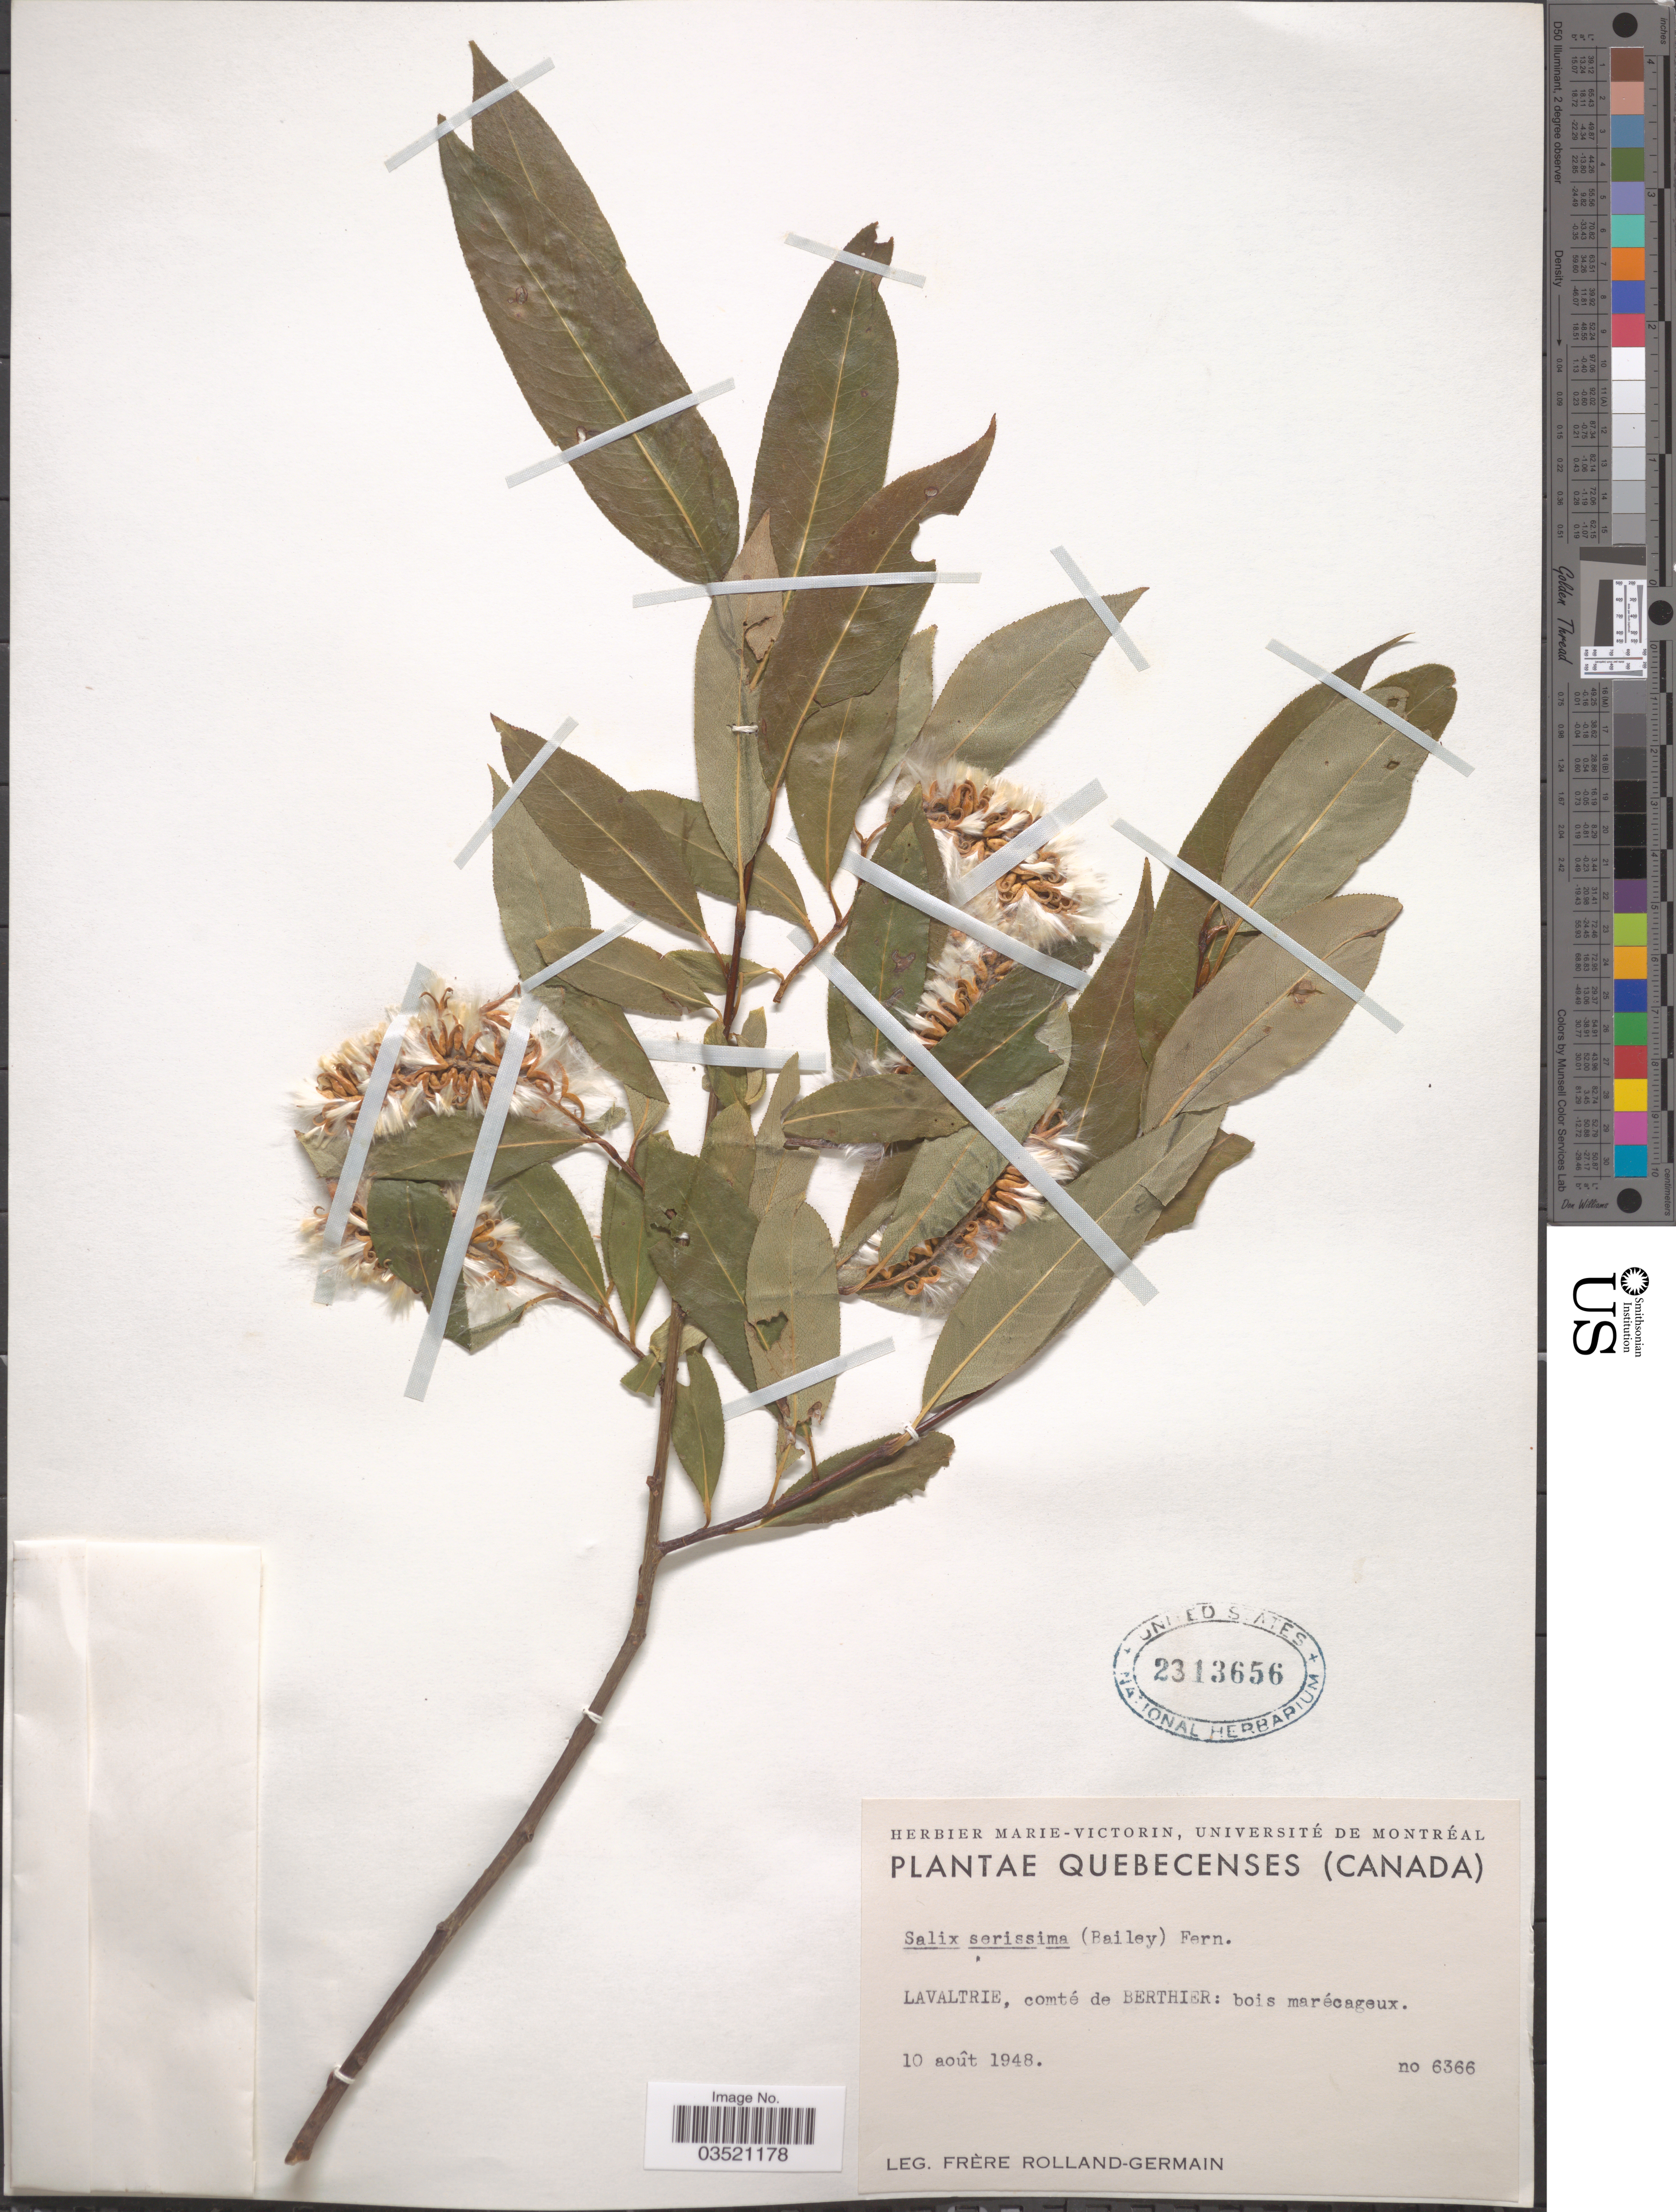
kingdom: Plantae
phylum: Tracheophyta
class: Magnoliopsida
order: Malpighiales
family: Salicaceae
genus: Salix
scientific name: Salix serissima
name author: (L.H. Bailey) Fernald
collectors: Rolland-Germain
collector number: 6366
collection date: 1948-08-10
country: Canada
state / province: Quebec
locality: Lavaltrie, comté de Berthier: bois marécageux.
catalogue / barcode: US 2313656